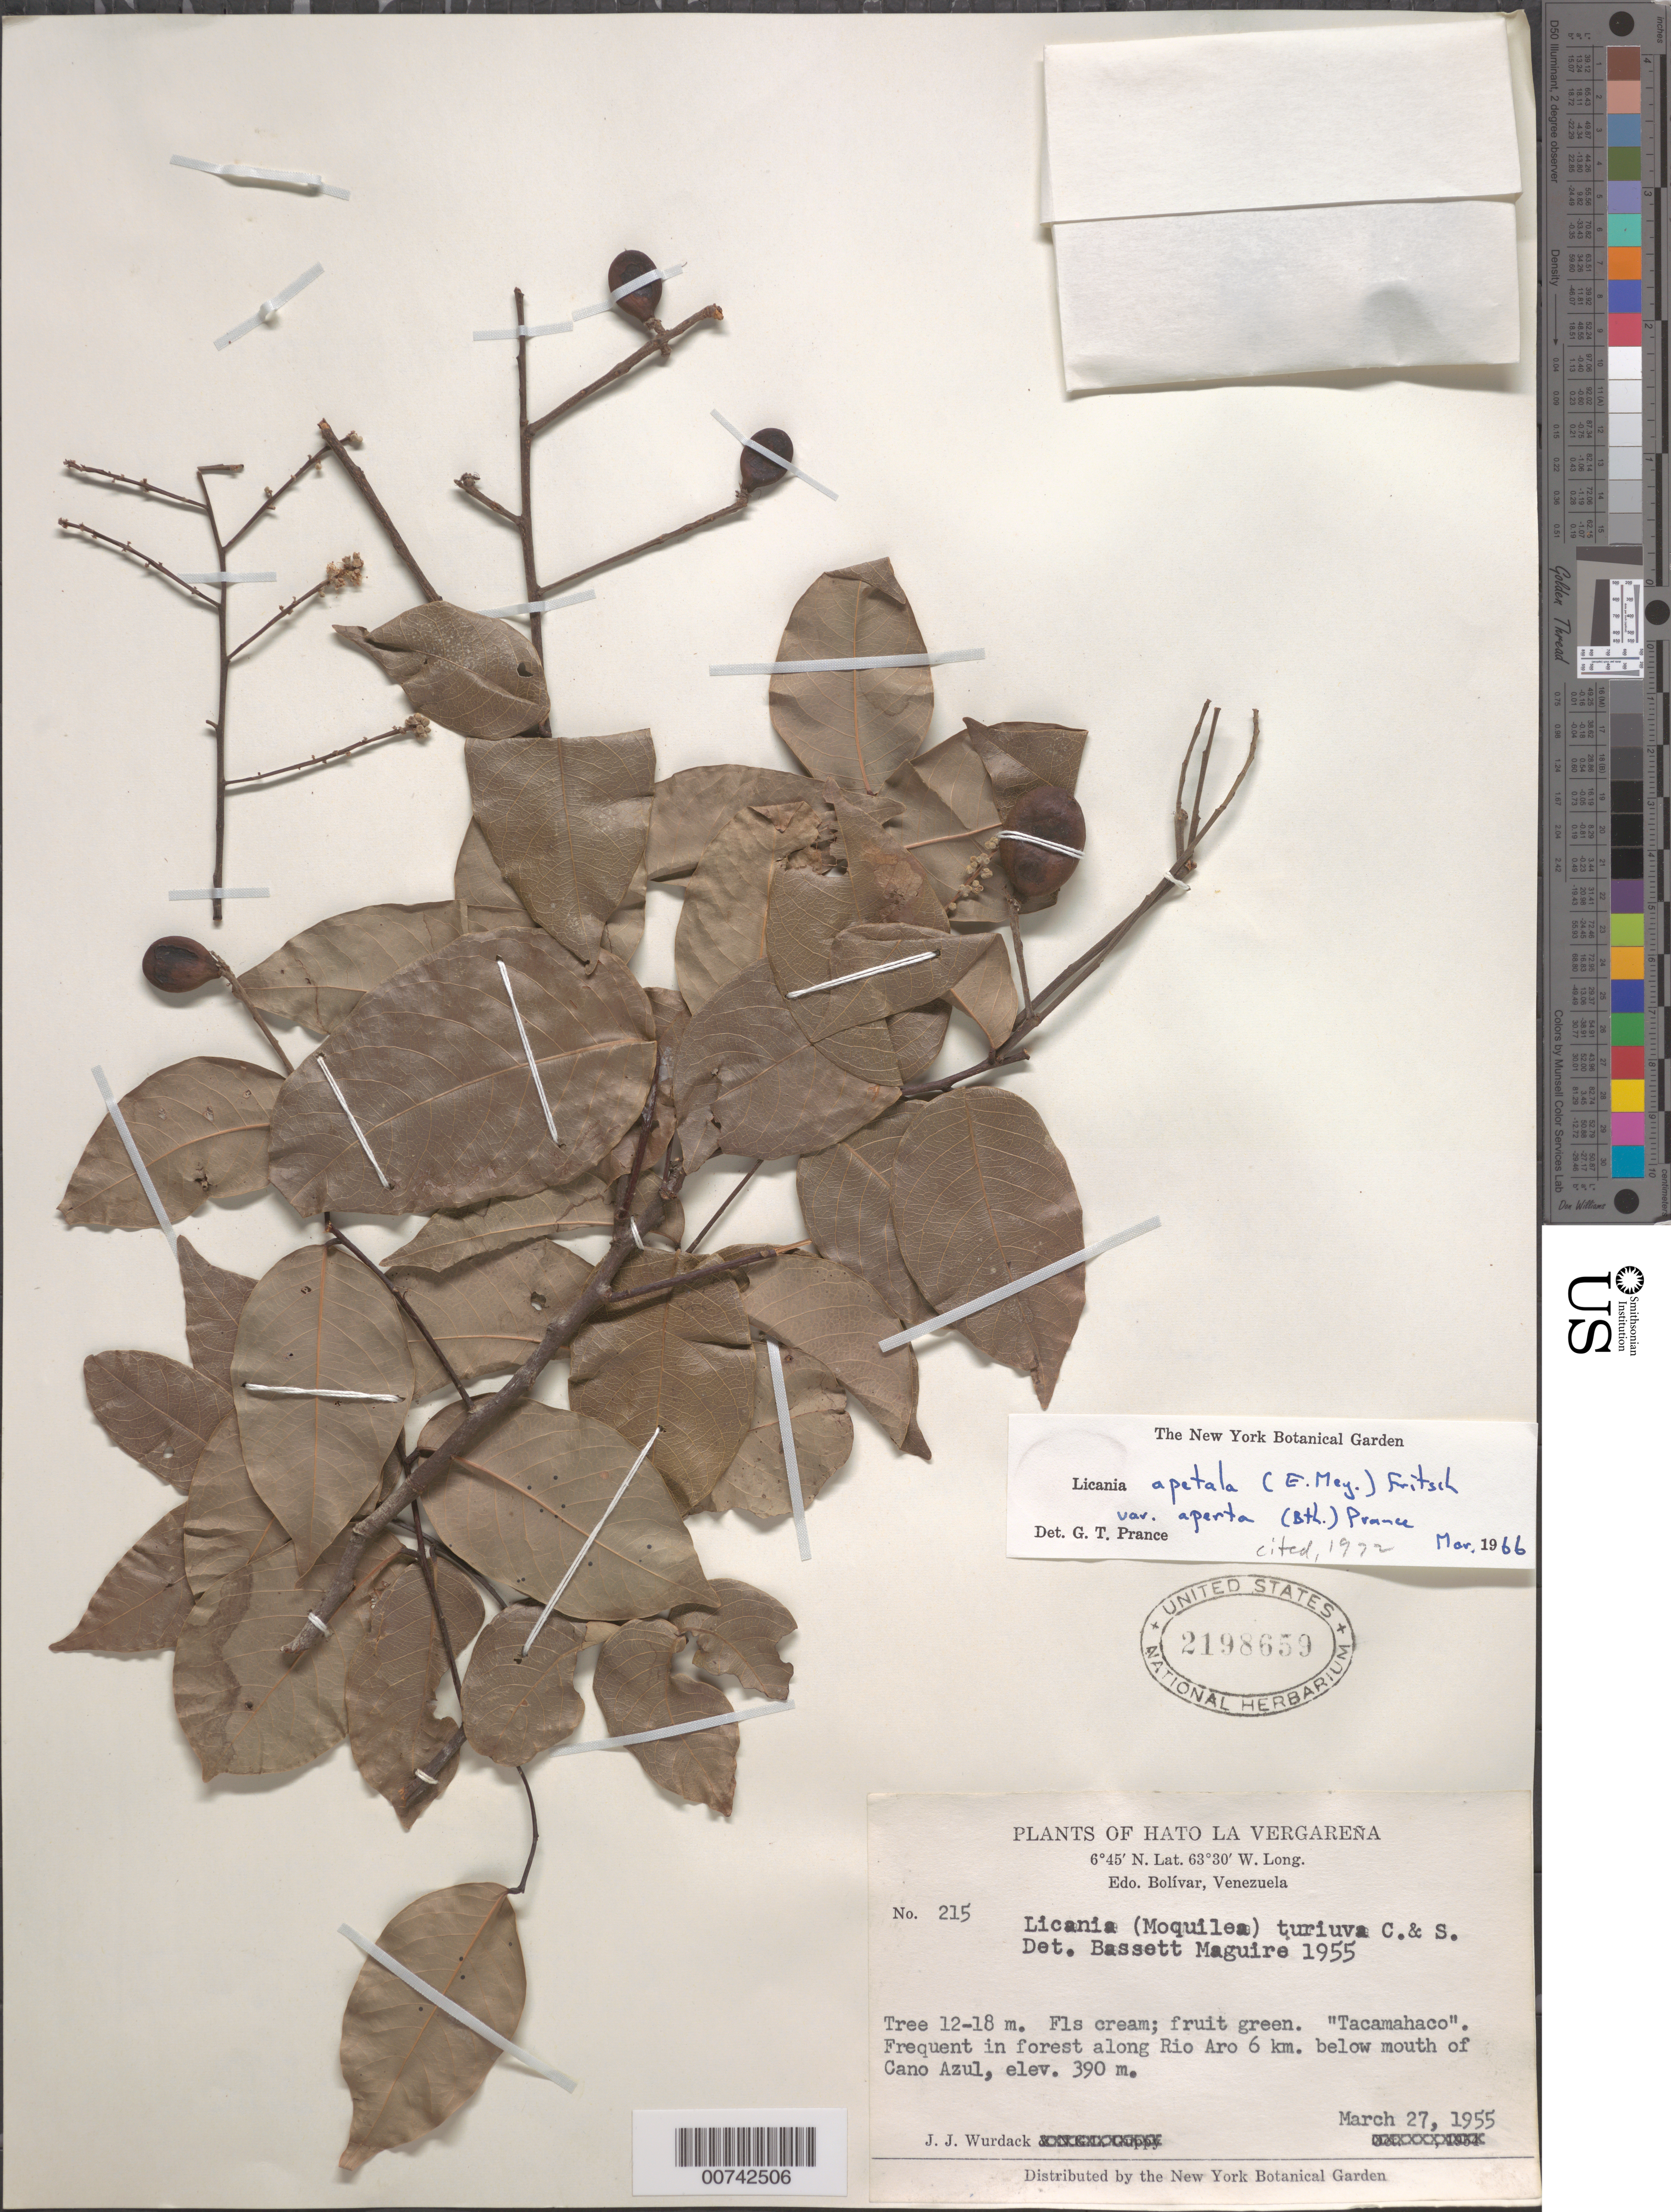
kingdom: Plantae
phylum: Tracheophyta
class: Magnoliopsida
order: Malpighiales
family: Chrysobalanaceae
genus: Leptobalanus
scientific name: Leptobalanus apetalus var. apertus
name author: (Benth.) Sothers & Prance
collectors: J. J. Wurdack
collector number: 215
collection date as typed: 27-Mar-55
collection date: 1955-03-27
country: Venezuela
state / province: Bolívar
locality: Hato La Vergareña, Río Aro, 6-14 km below mouth of Caño Azul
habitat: Forest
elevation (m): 390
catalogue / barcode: US 2198659